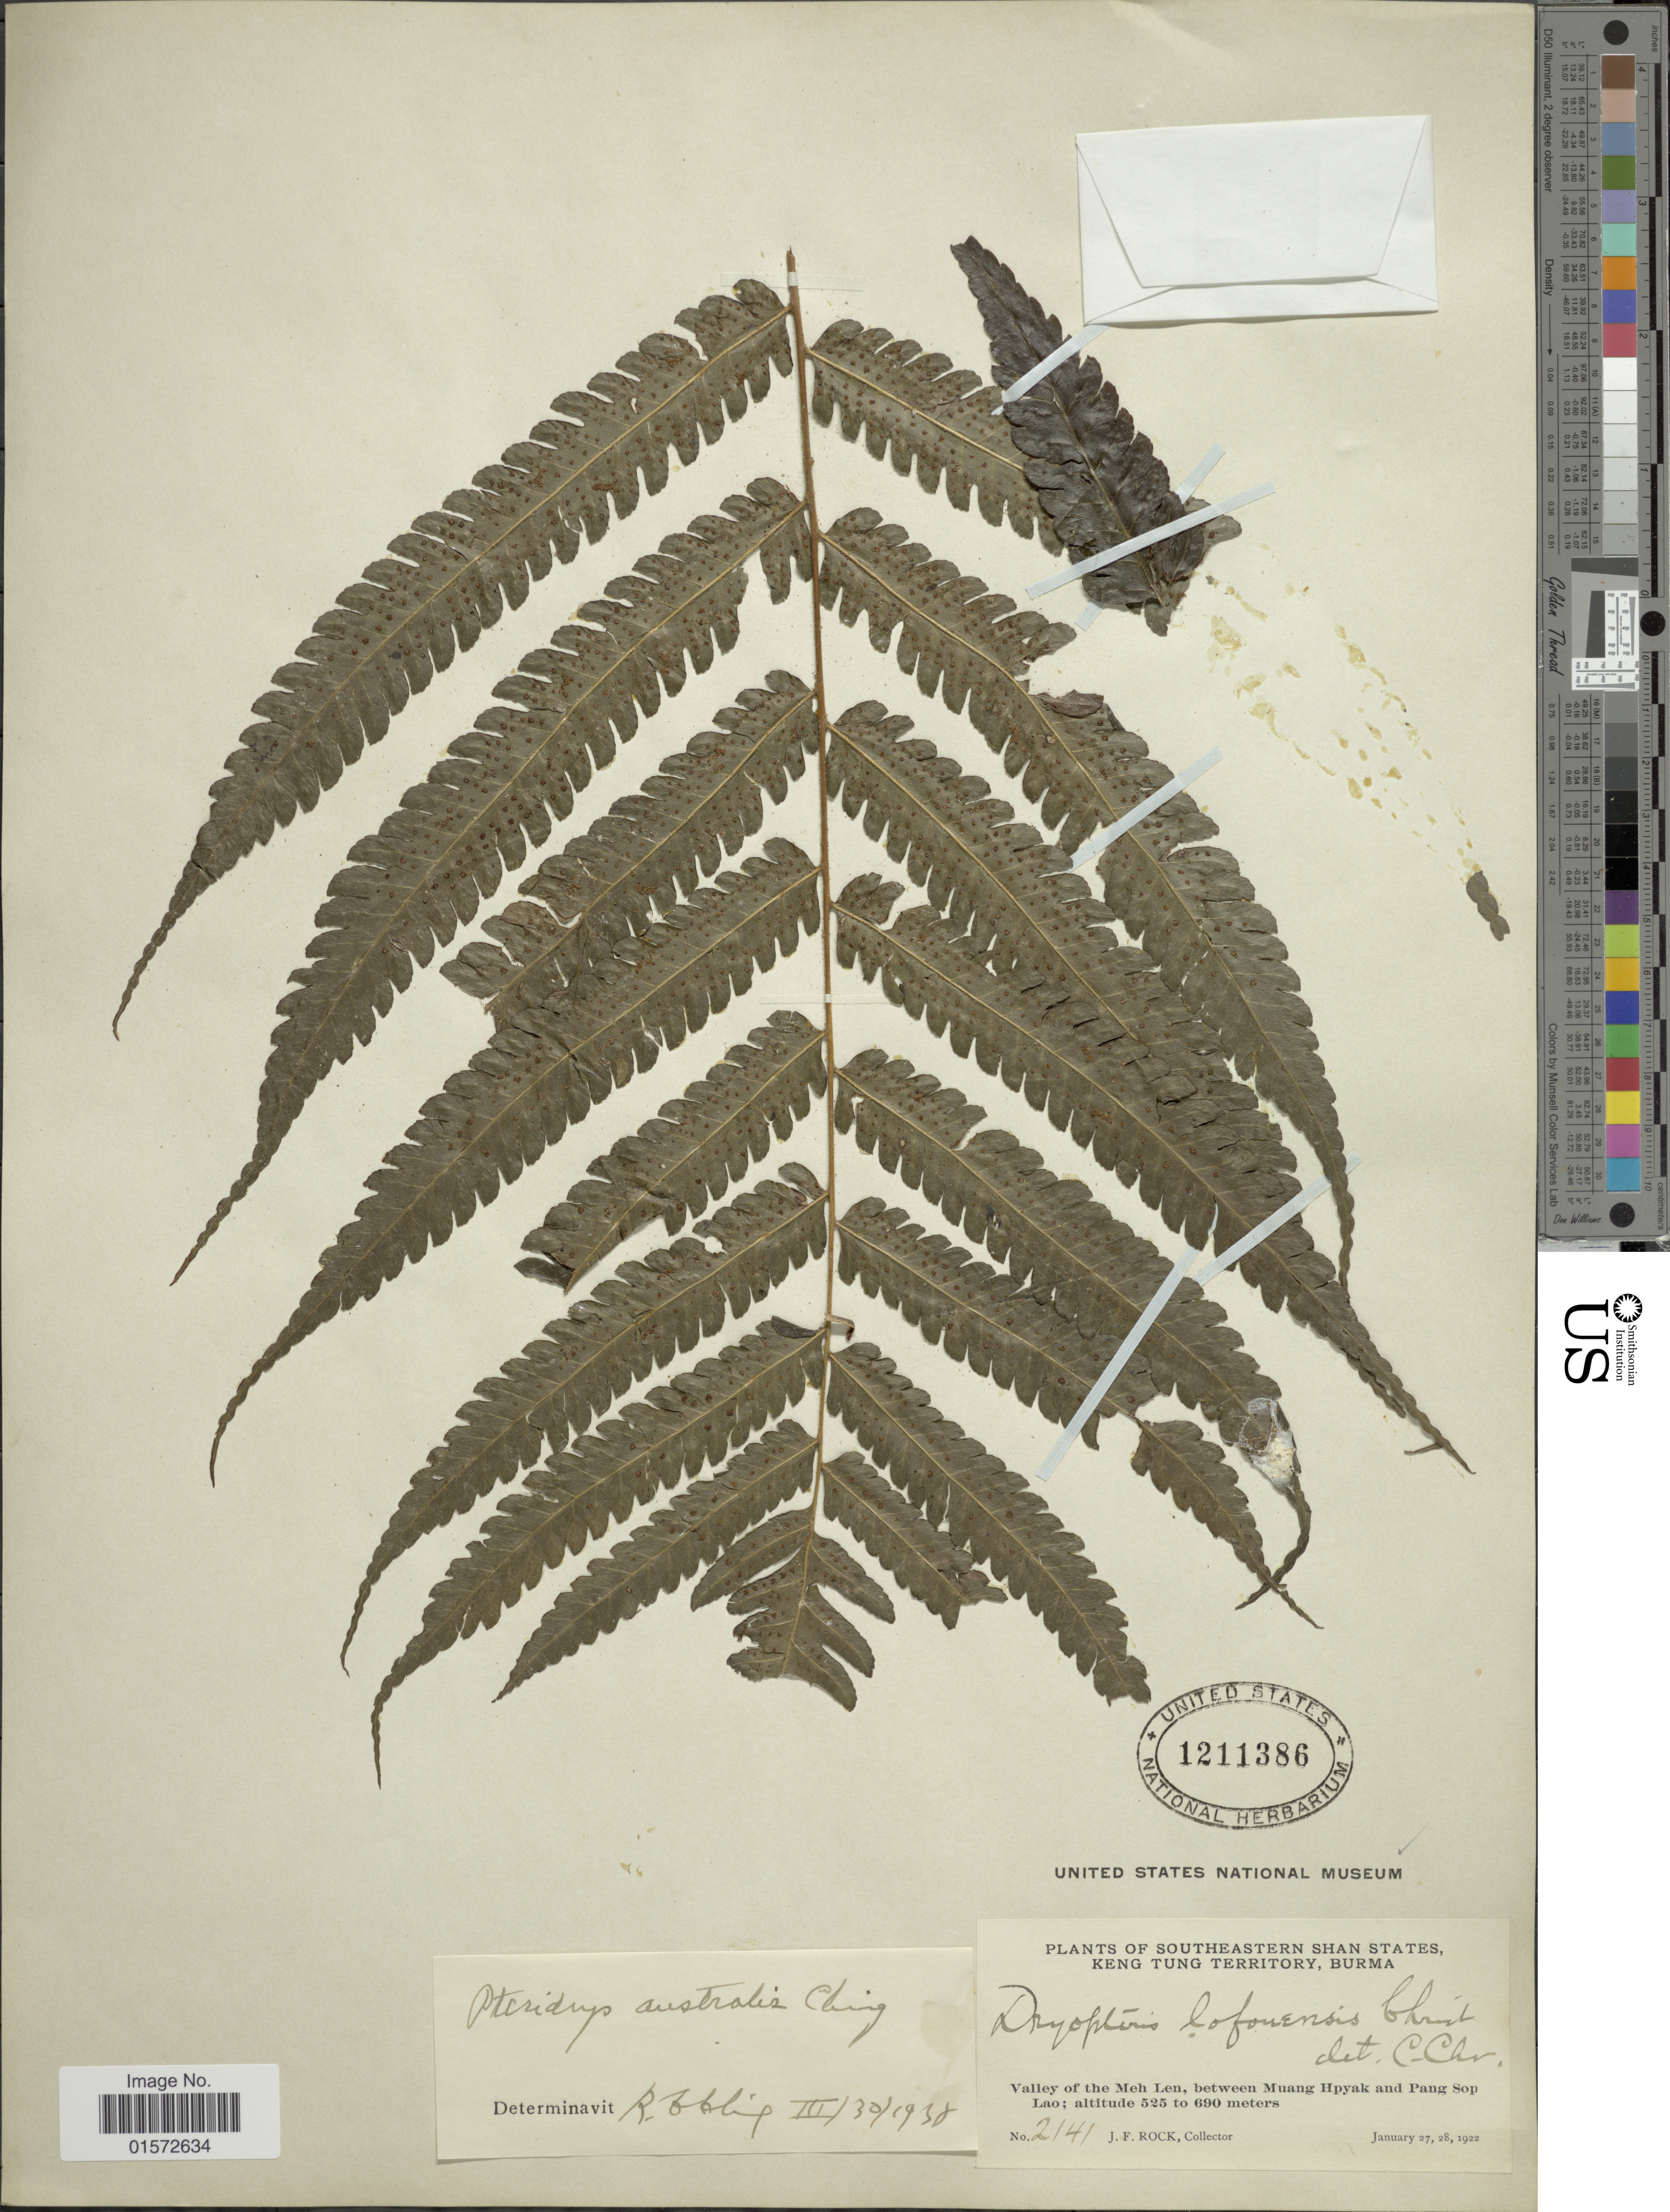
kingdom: Plantae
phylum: Tracheophyta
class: Polypodiopsida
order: Polypodiales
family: Tectariaceae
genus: Pteridrys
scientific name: Pteridrys australis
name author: Ching ex C. Chr. & Ching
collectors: J. Rock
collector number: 2141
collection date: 1922-01-27/1922-01-28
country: Myanmar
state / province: Shan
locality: Southeastern Shan States, Keng Tung Territory, Burma. Valley of the Meh Len, between Muang Hpyak and Pang Sop Lao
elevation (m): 160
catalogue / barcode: US 1211386